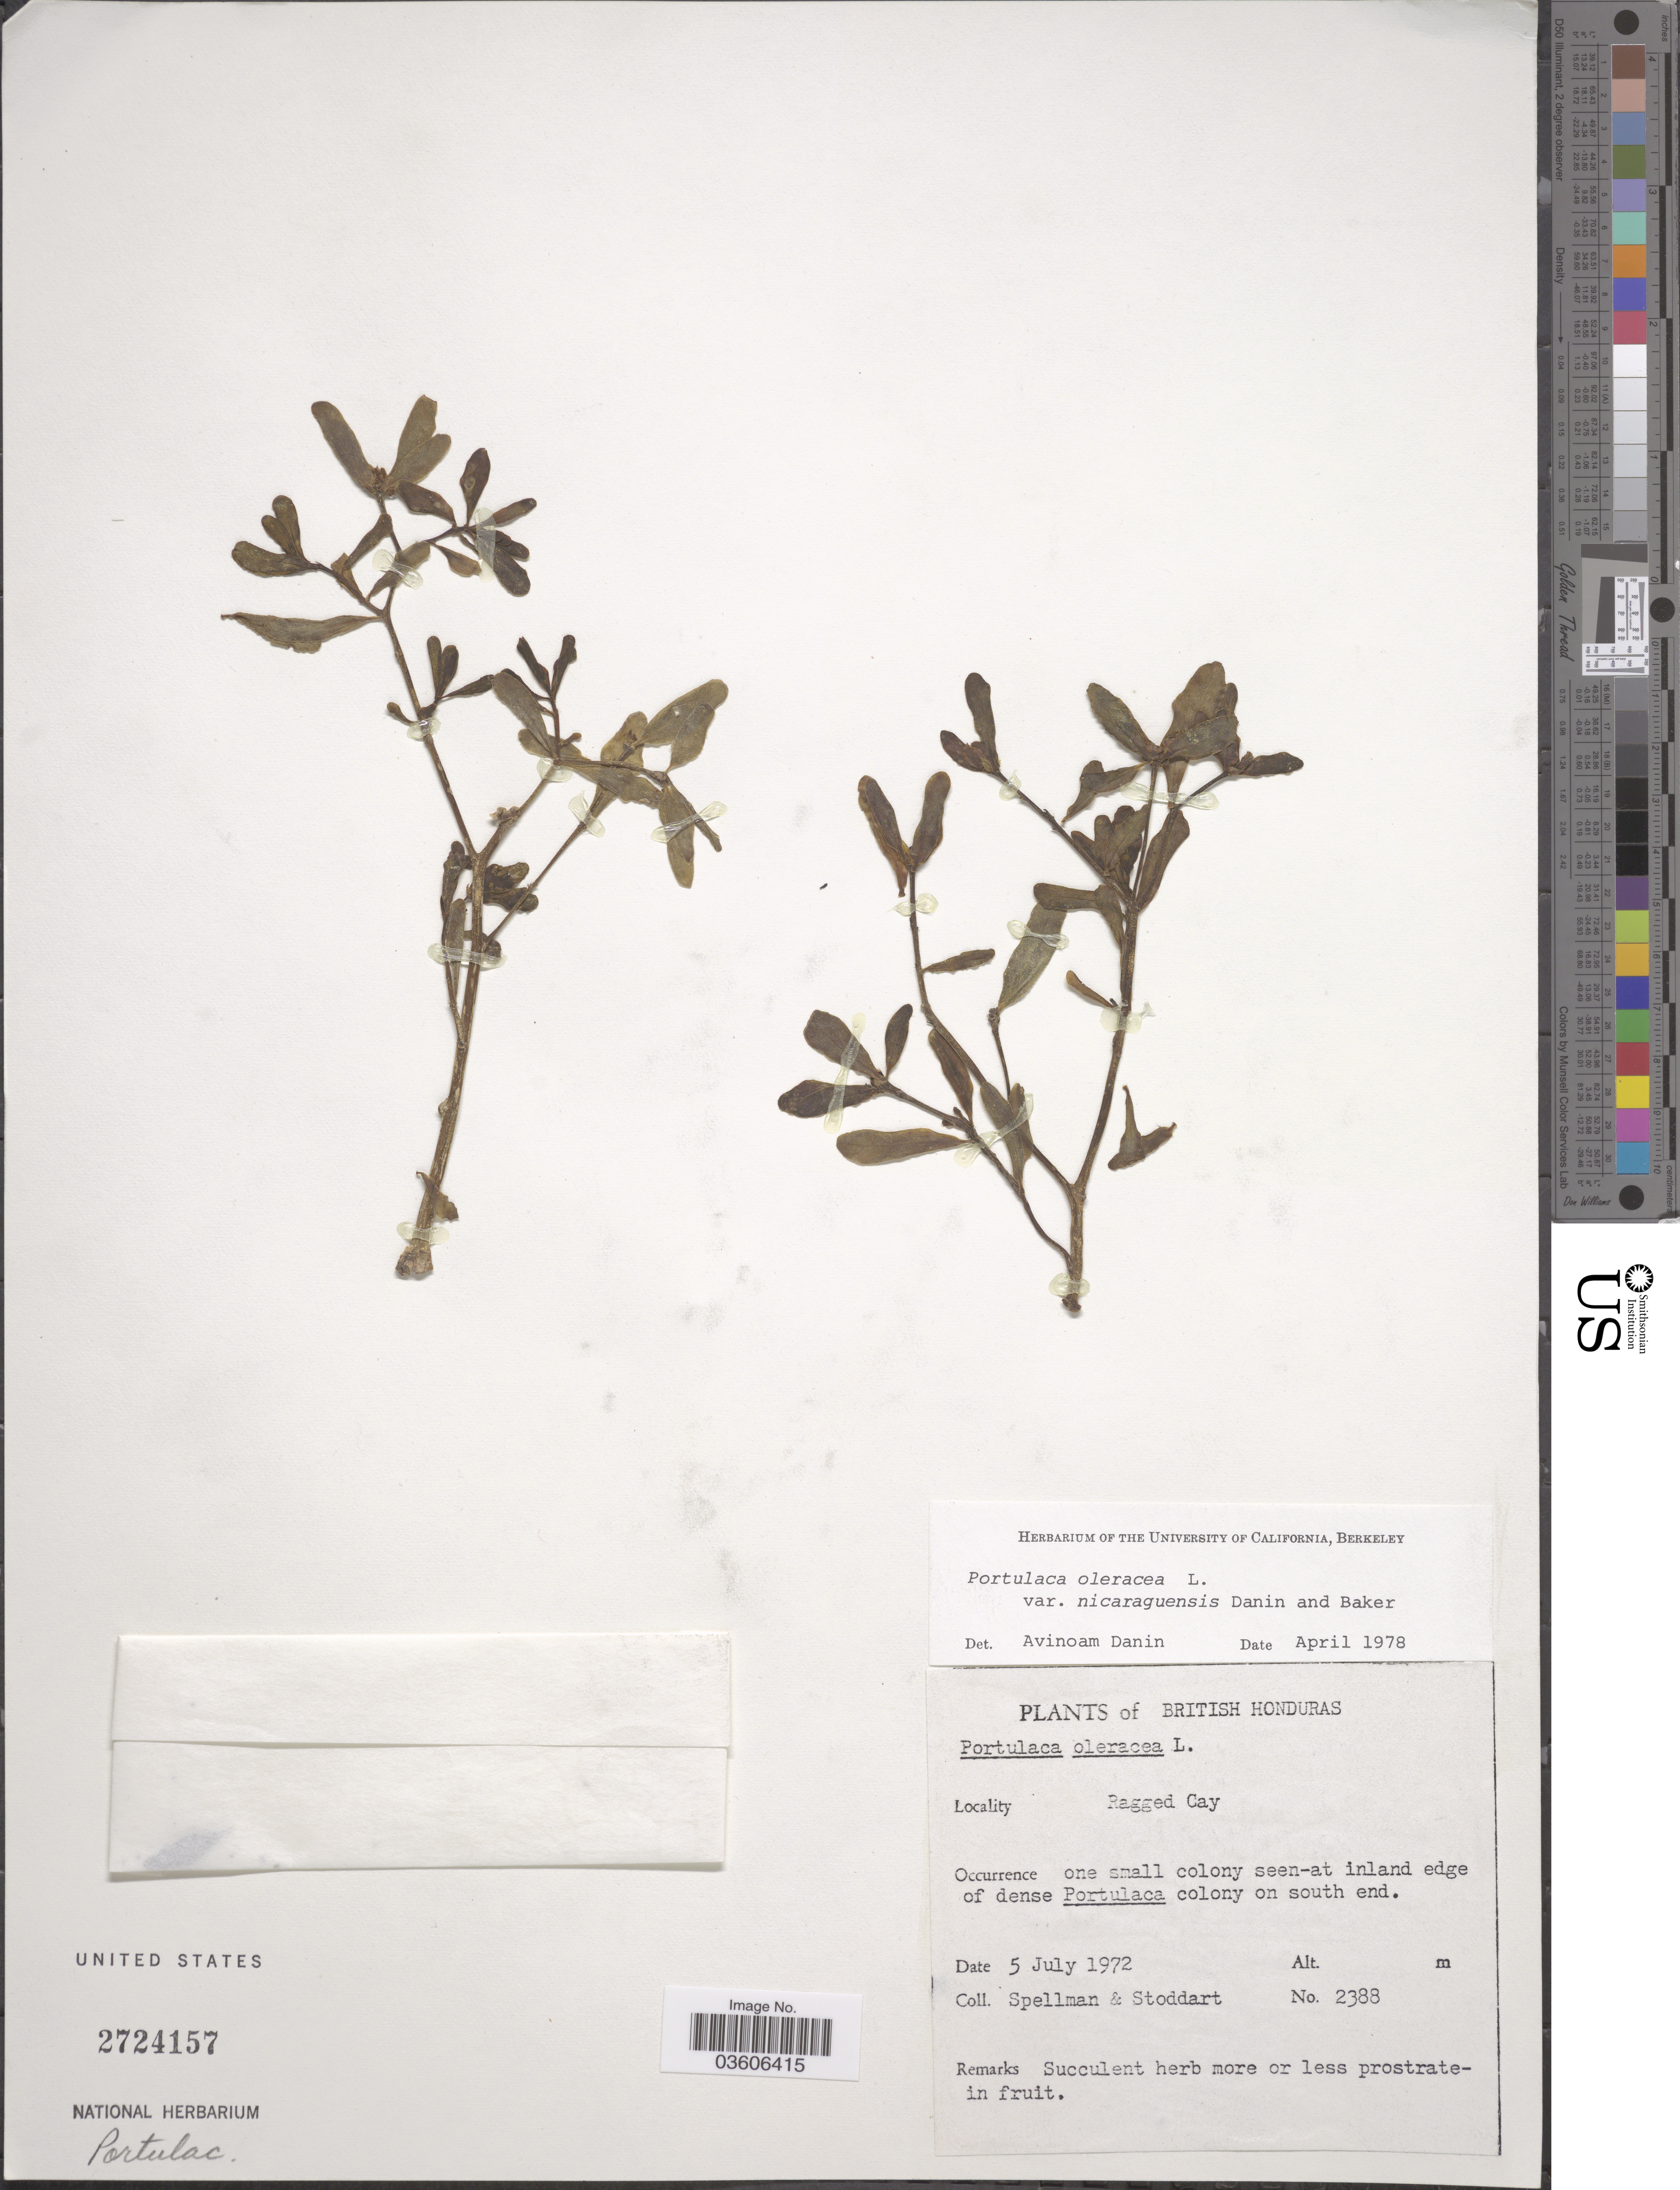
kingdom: Plantae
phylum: Tracheophyta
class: Magnoliopsida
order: Caryophyllales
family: Portulacaceae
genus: Portulaca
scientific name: Portulaca oleracea var. nicaraguensis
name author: Danin & H.G. Baker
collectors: Spellman, -- & -. Stoddart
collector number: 2388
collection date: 1972-07-05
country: Belize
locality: British Honduras. Ragged Cay.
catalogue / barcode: US 2724157